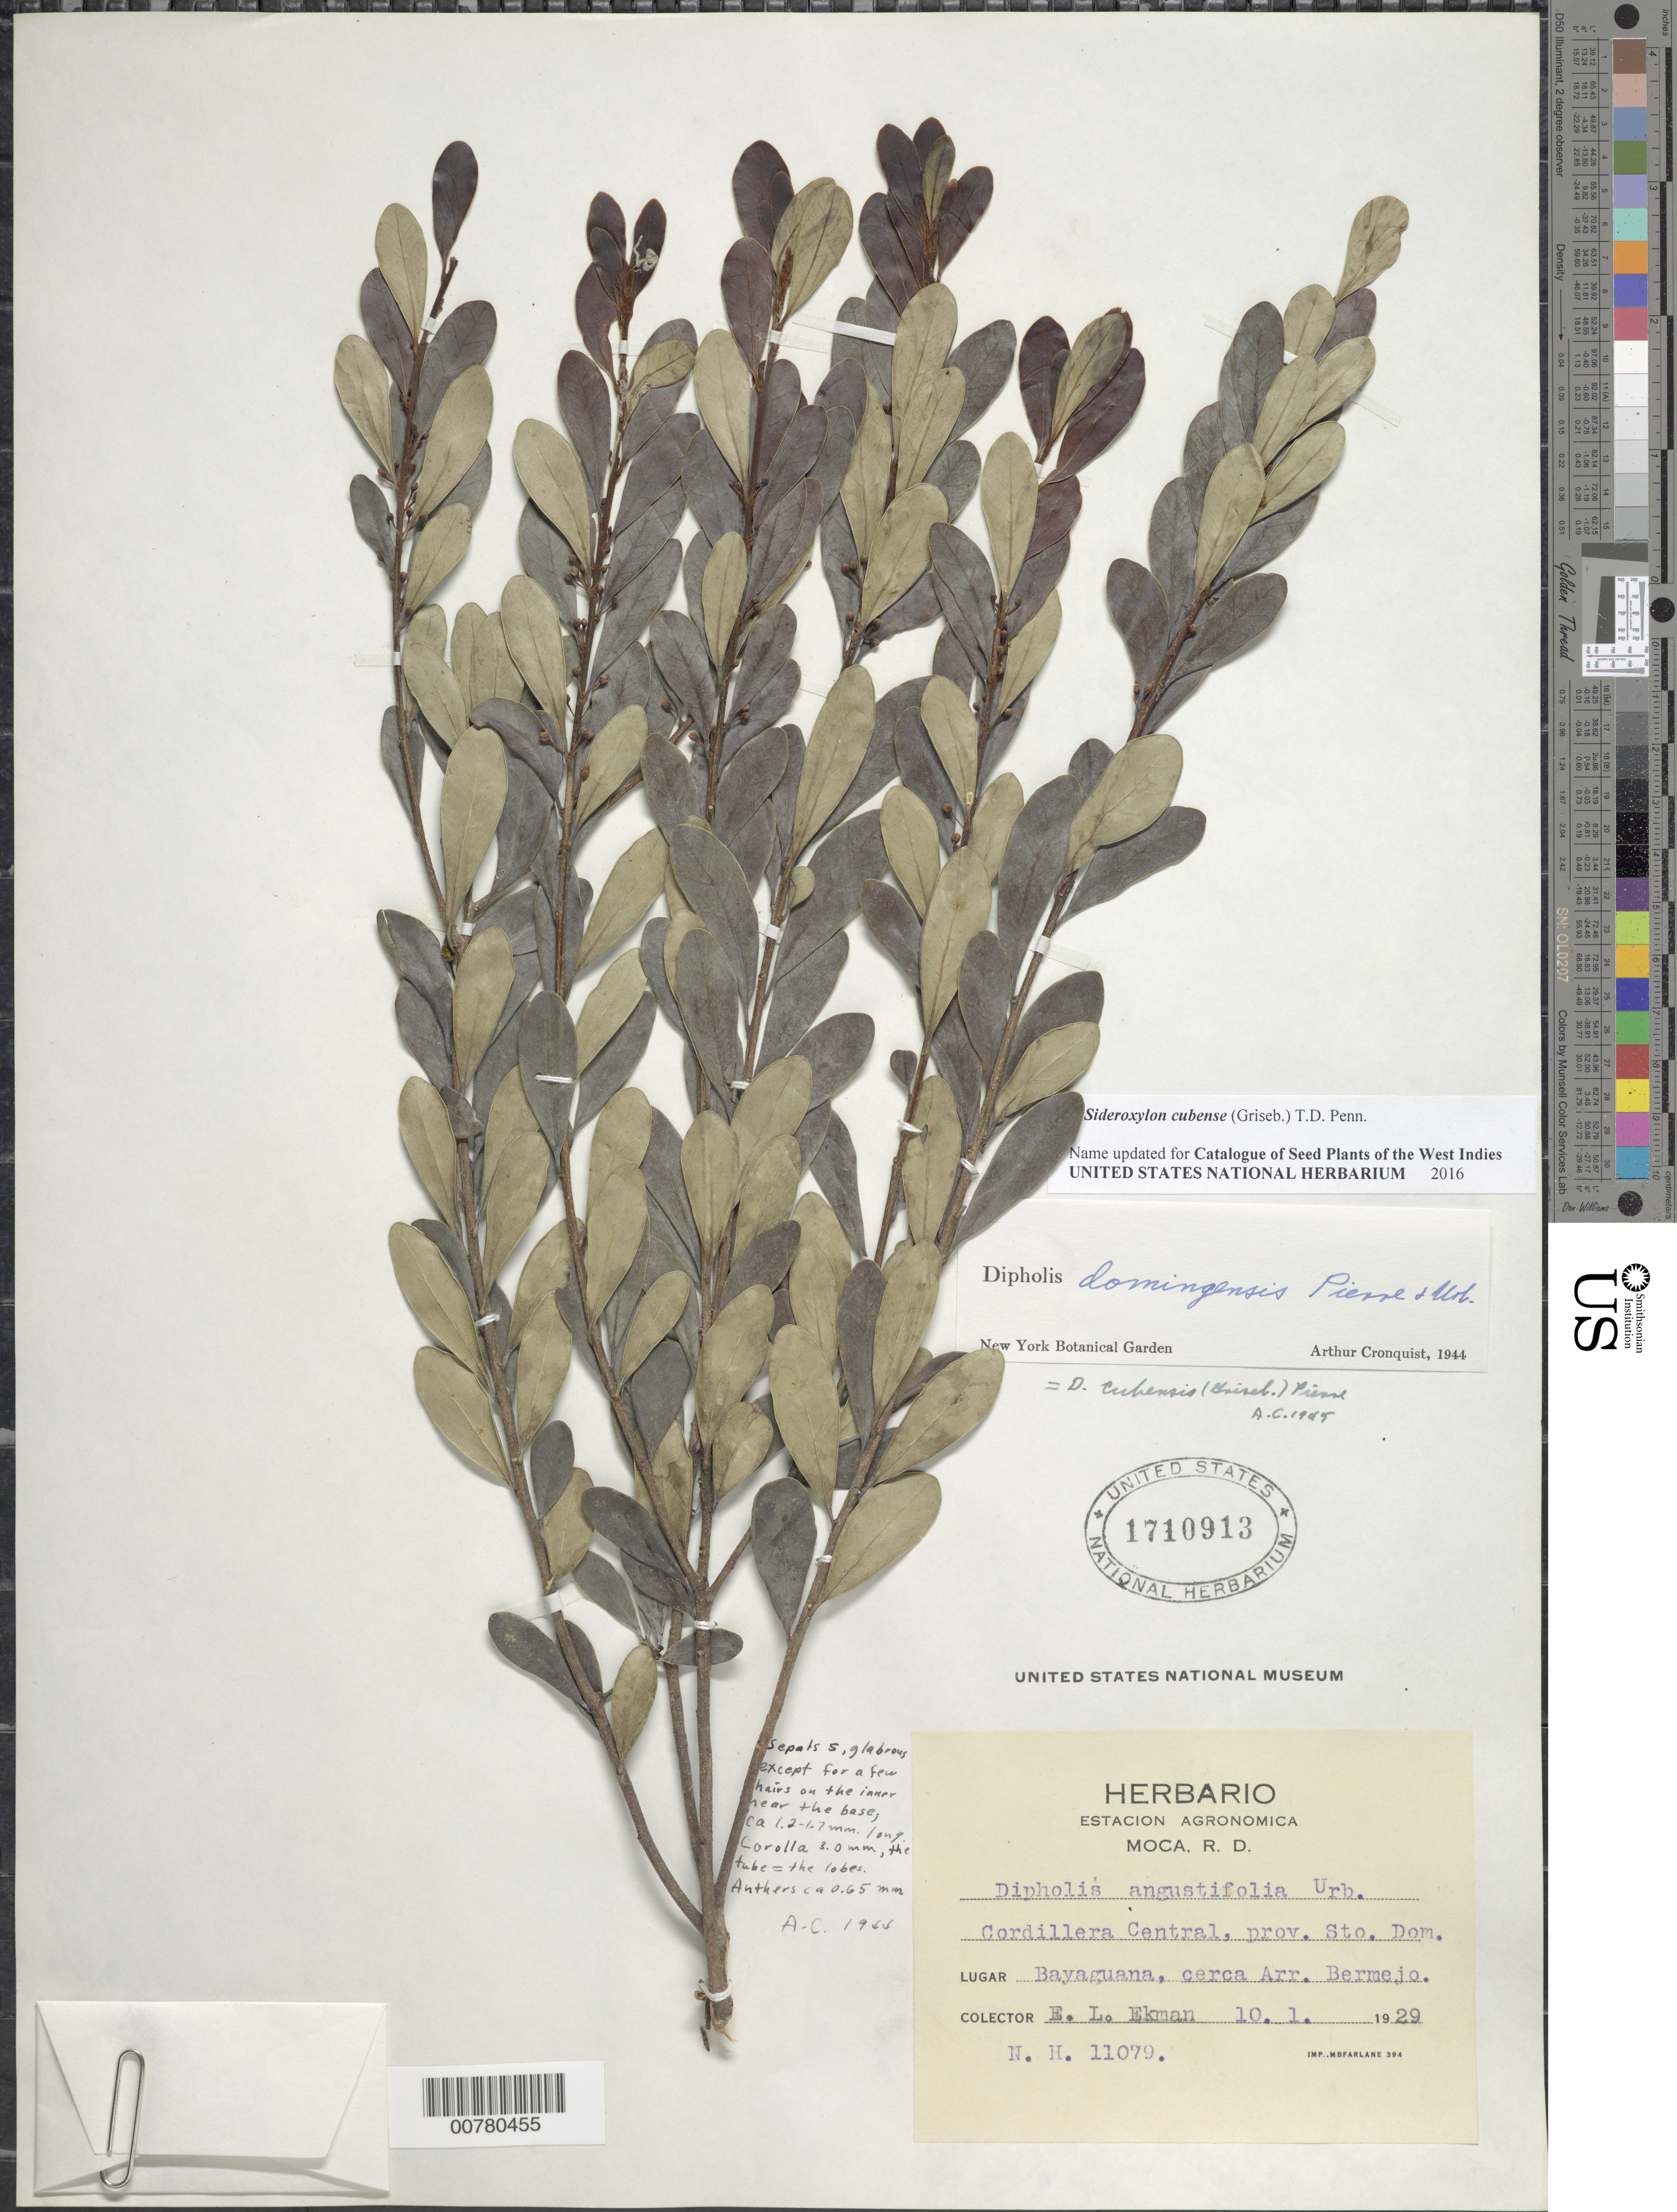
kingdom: Plantae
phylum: Tracheophyta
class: Magnoliopsida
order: Ericales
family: Sapotaceae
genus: Sideroxylon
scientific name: Sideroxylon cubense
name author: (Griseb.) T.D. Penn.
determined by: Cronquist, A. J.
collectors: E. L. Ekman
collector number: H 11079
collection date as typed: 10 Jan 1929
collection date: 1929-01-10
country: Dominican Republic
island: Hispaniola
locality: Province of Santo Domingo, Cordillera Central, Bayaguana, close to Arroyo Bermejo.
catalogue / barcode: US 1710913